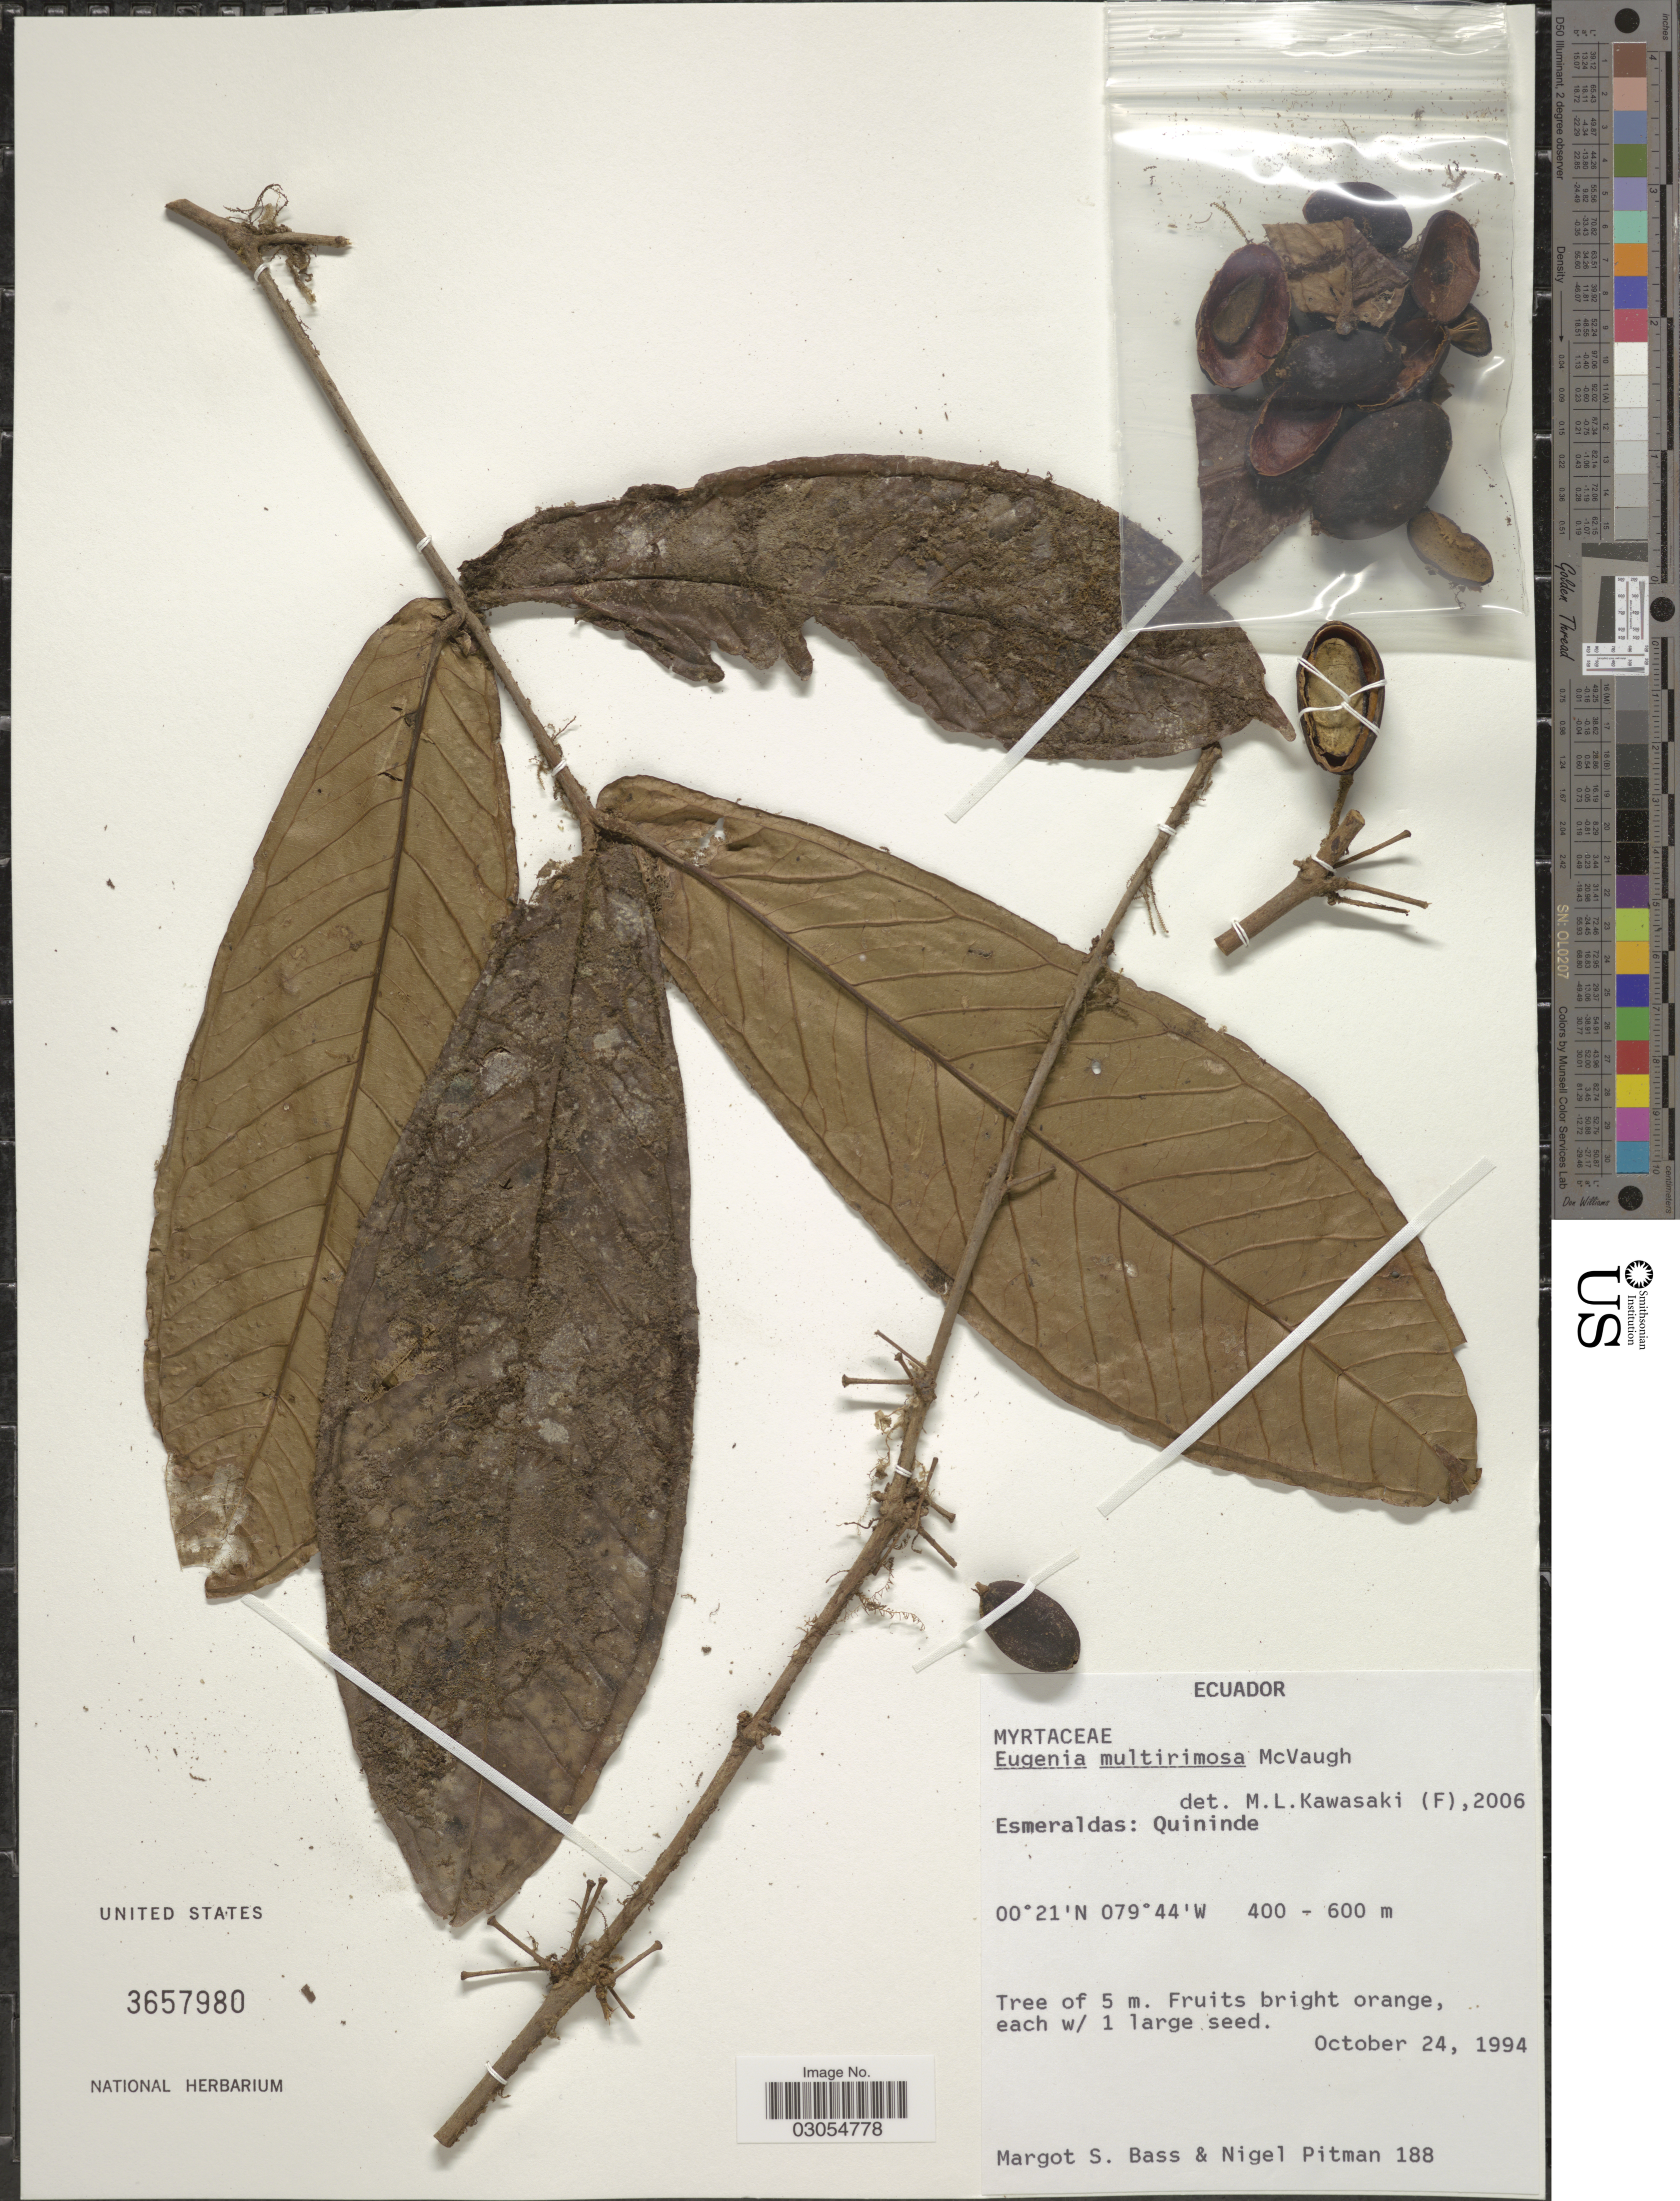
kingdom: Plantae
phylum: Tracheophyta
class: Magnoliopsida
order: Myrtales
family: Myrtaceae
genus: Eugenia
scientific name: Eugenia multirimosa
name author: McVaugh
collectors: M. Bass & N. Pitman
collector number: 188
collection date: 1994-10-24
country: Ecuador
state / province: Esmeraldas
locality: Quininde.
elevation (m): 400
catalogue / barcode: US 3657980